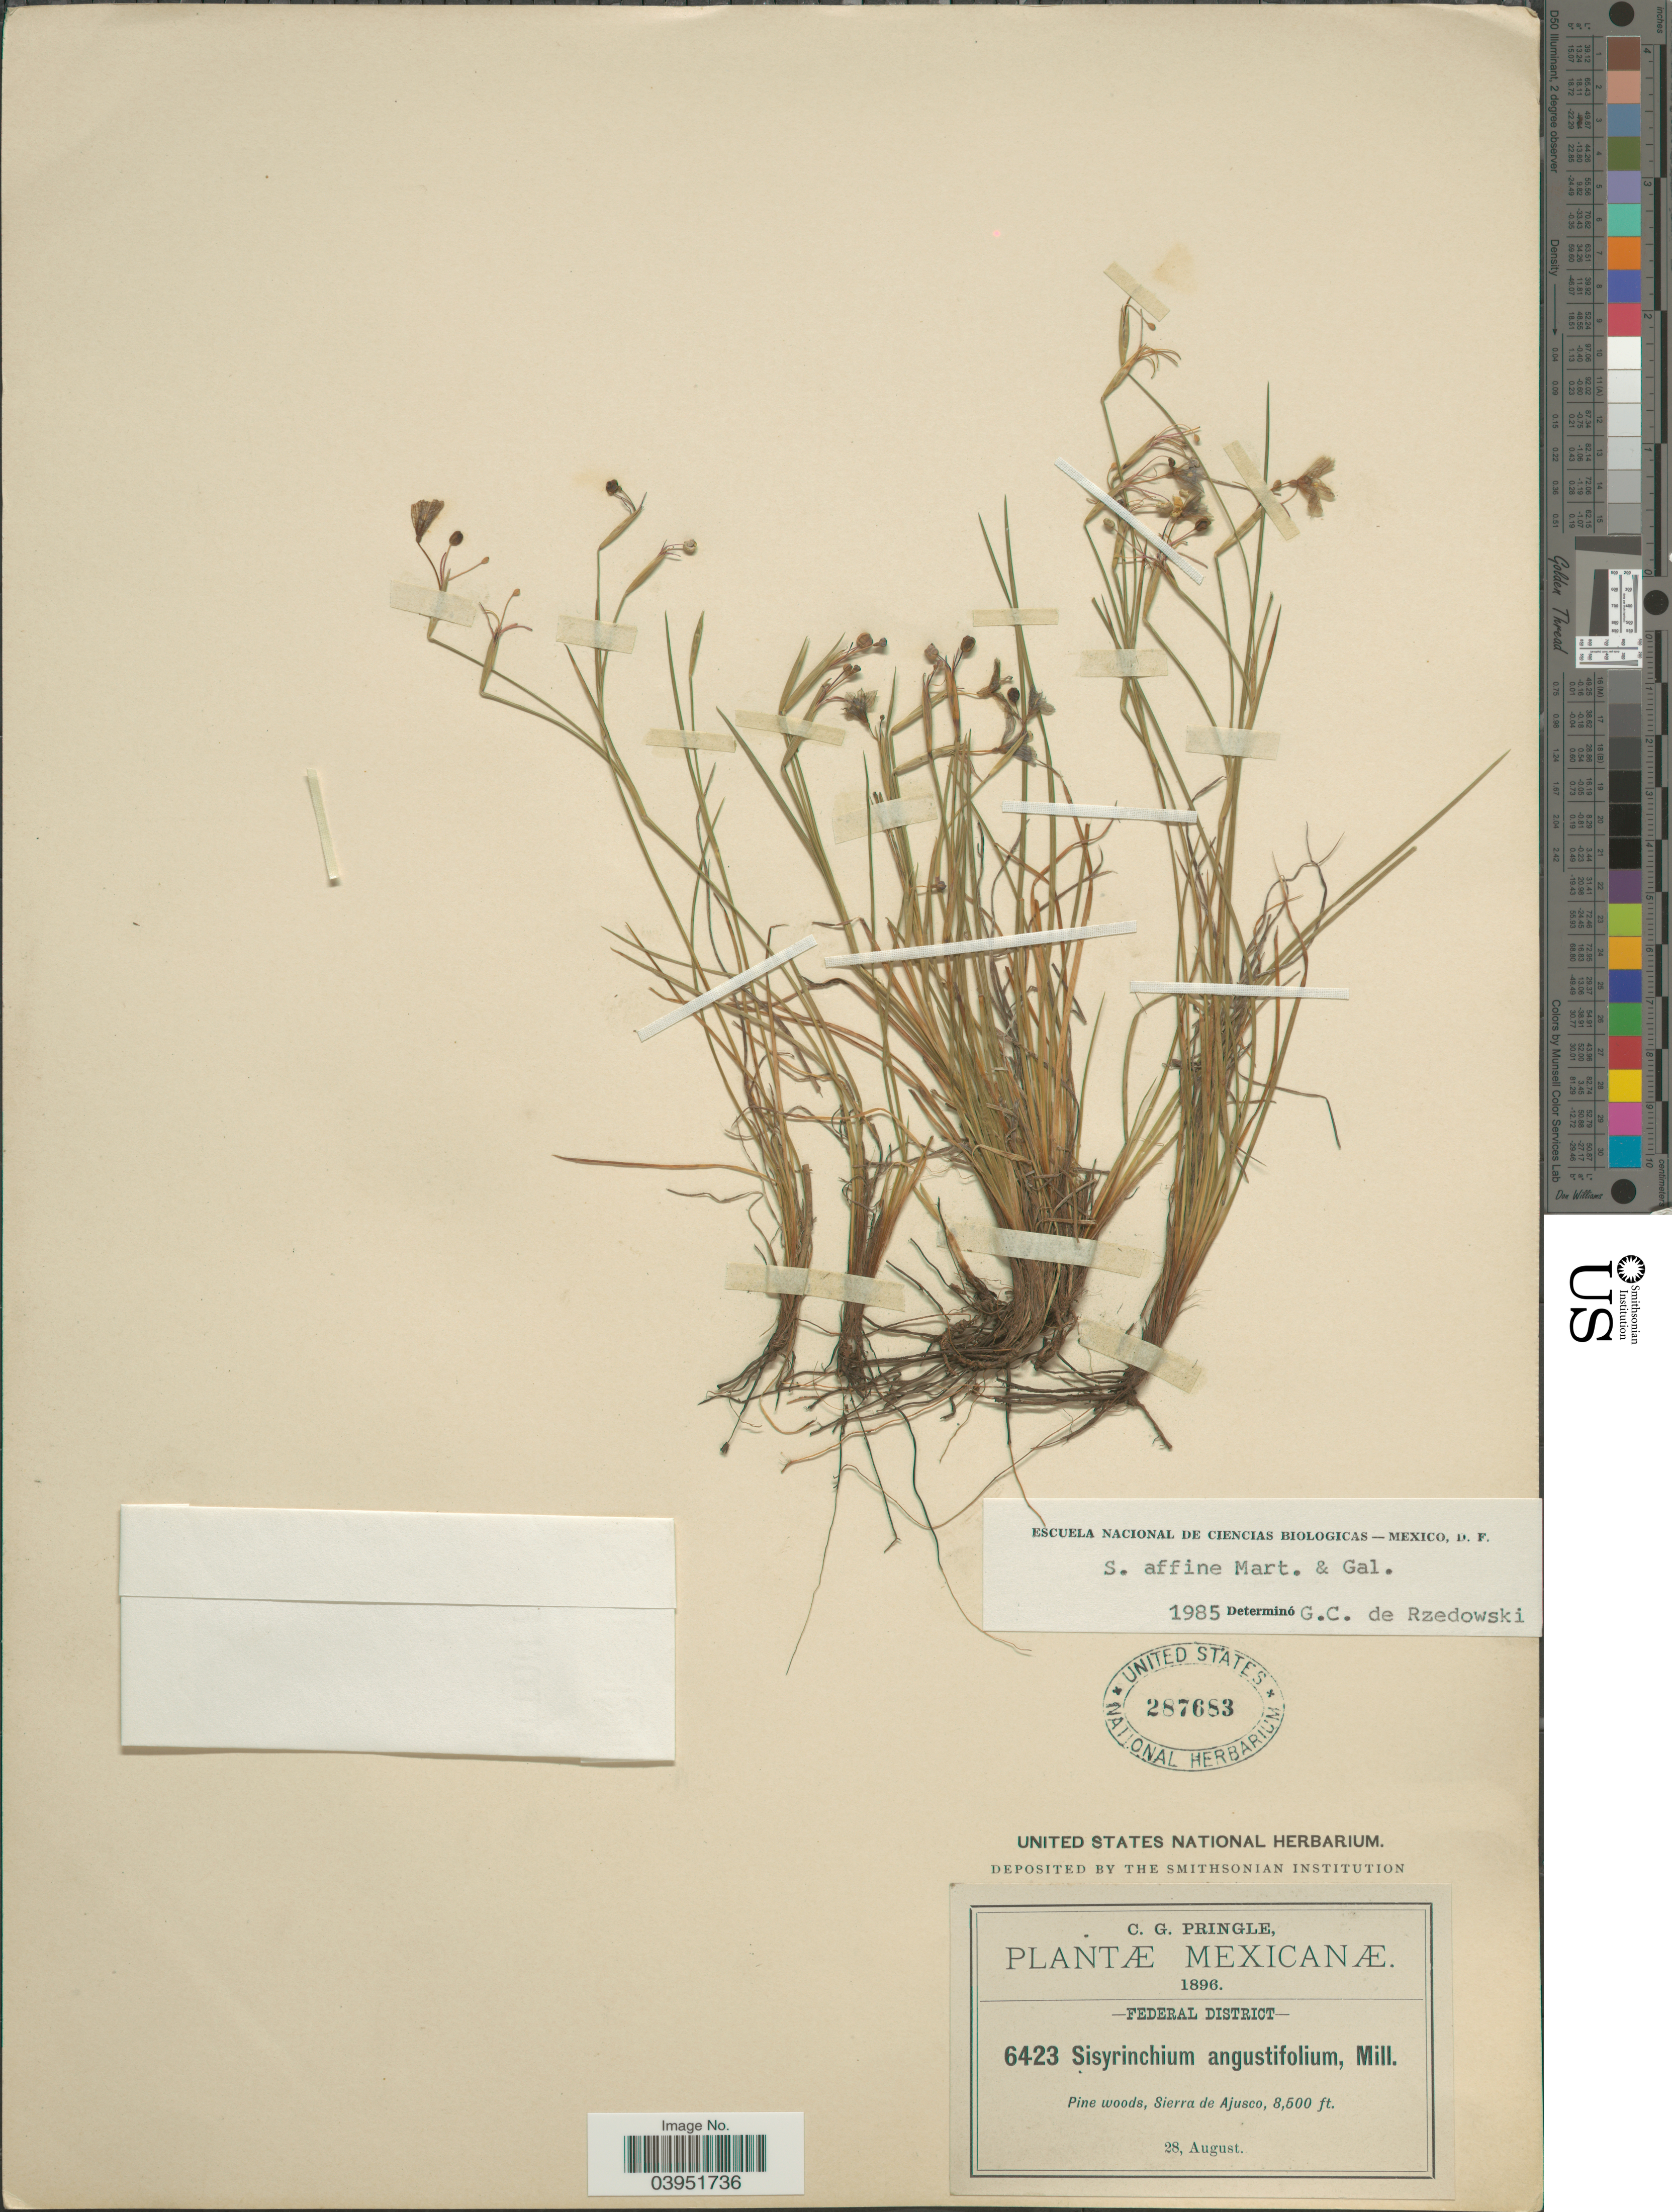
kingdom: Plantae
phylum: Tracheophyta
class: Liliopsida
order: Asparagales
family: Iridaceae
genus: Sisyrinchium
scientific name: Sisyrinchium affine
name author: M. Martens & Galeotti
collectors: C. G. Pringle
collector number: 6423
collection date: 1896-08-28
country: Mexico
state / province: Distrito Federal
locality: Federal District. Sierra de Ajusco.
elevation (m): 2591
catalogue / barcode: US 287683